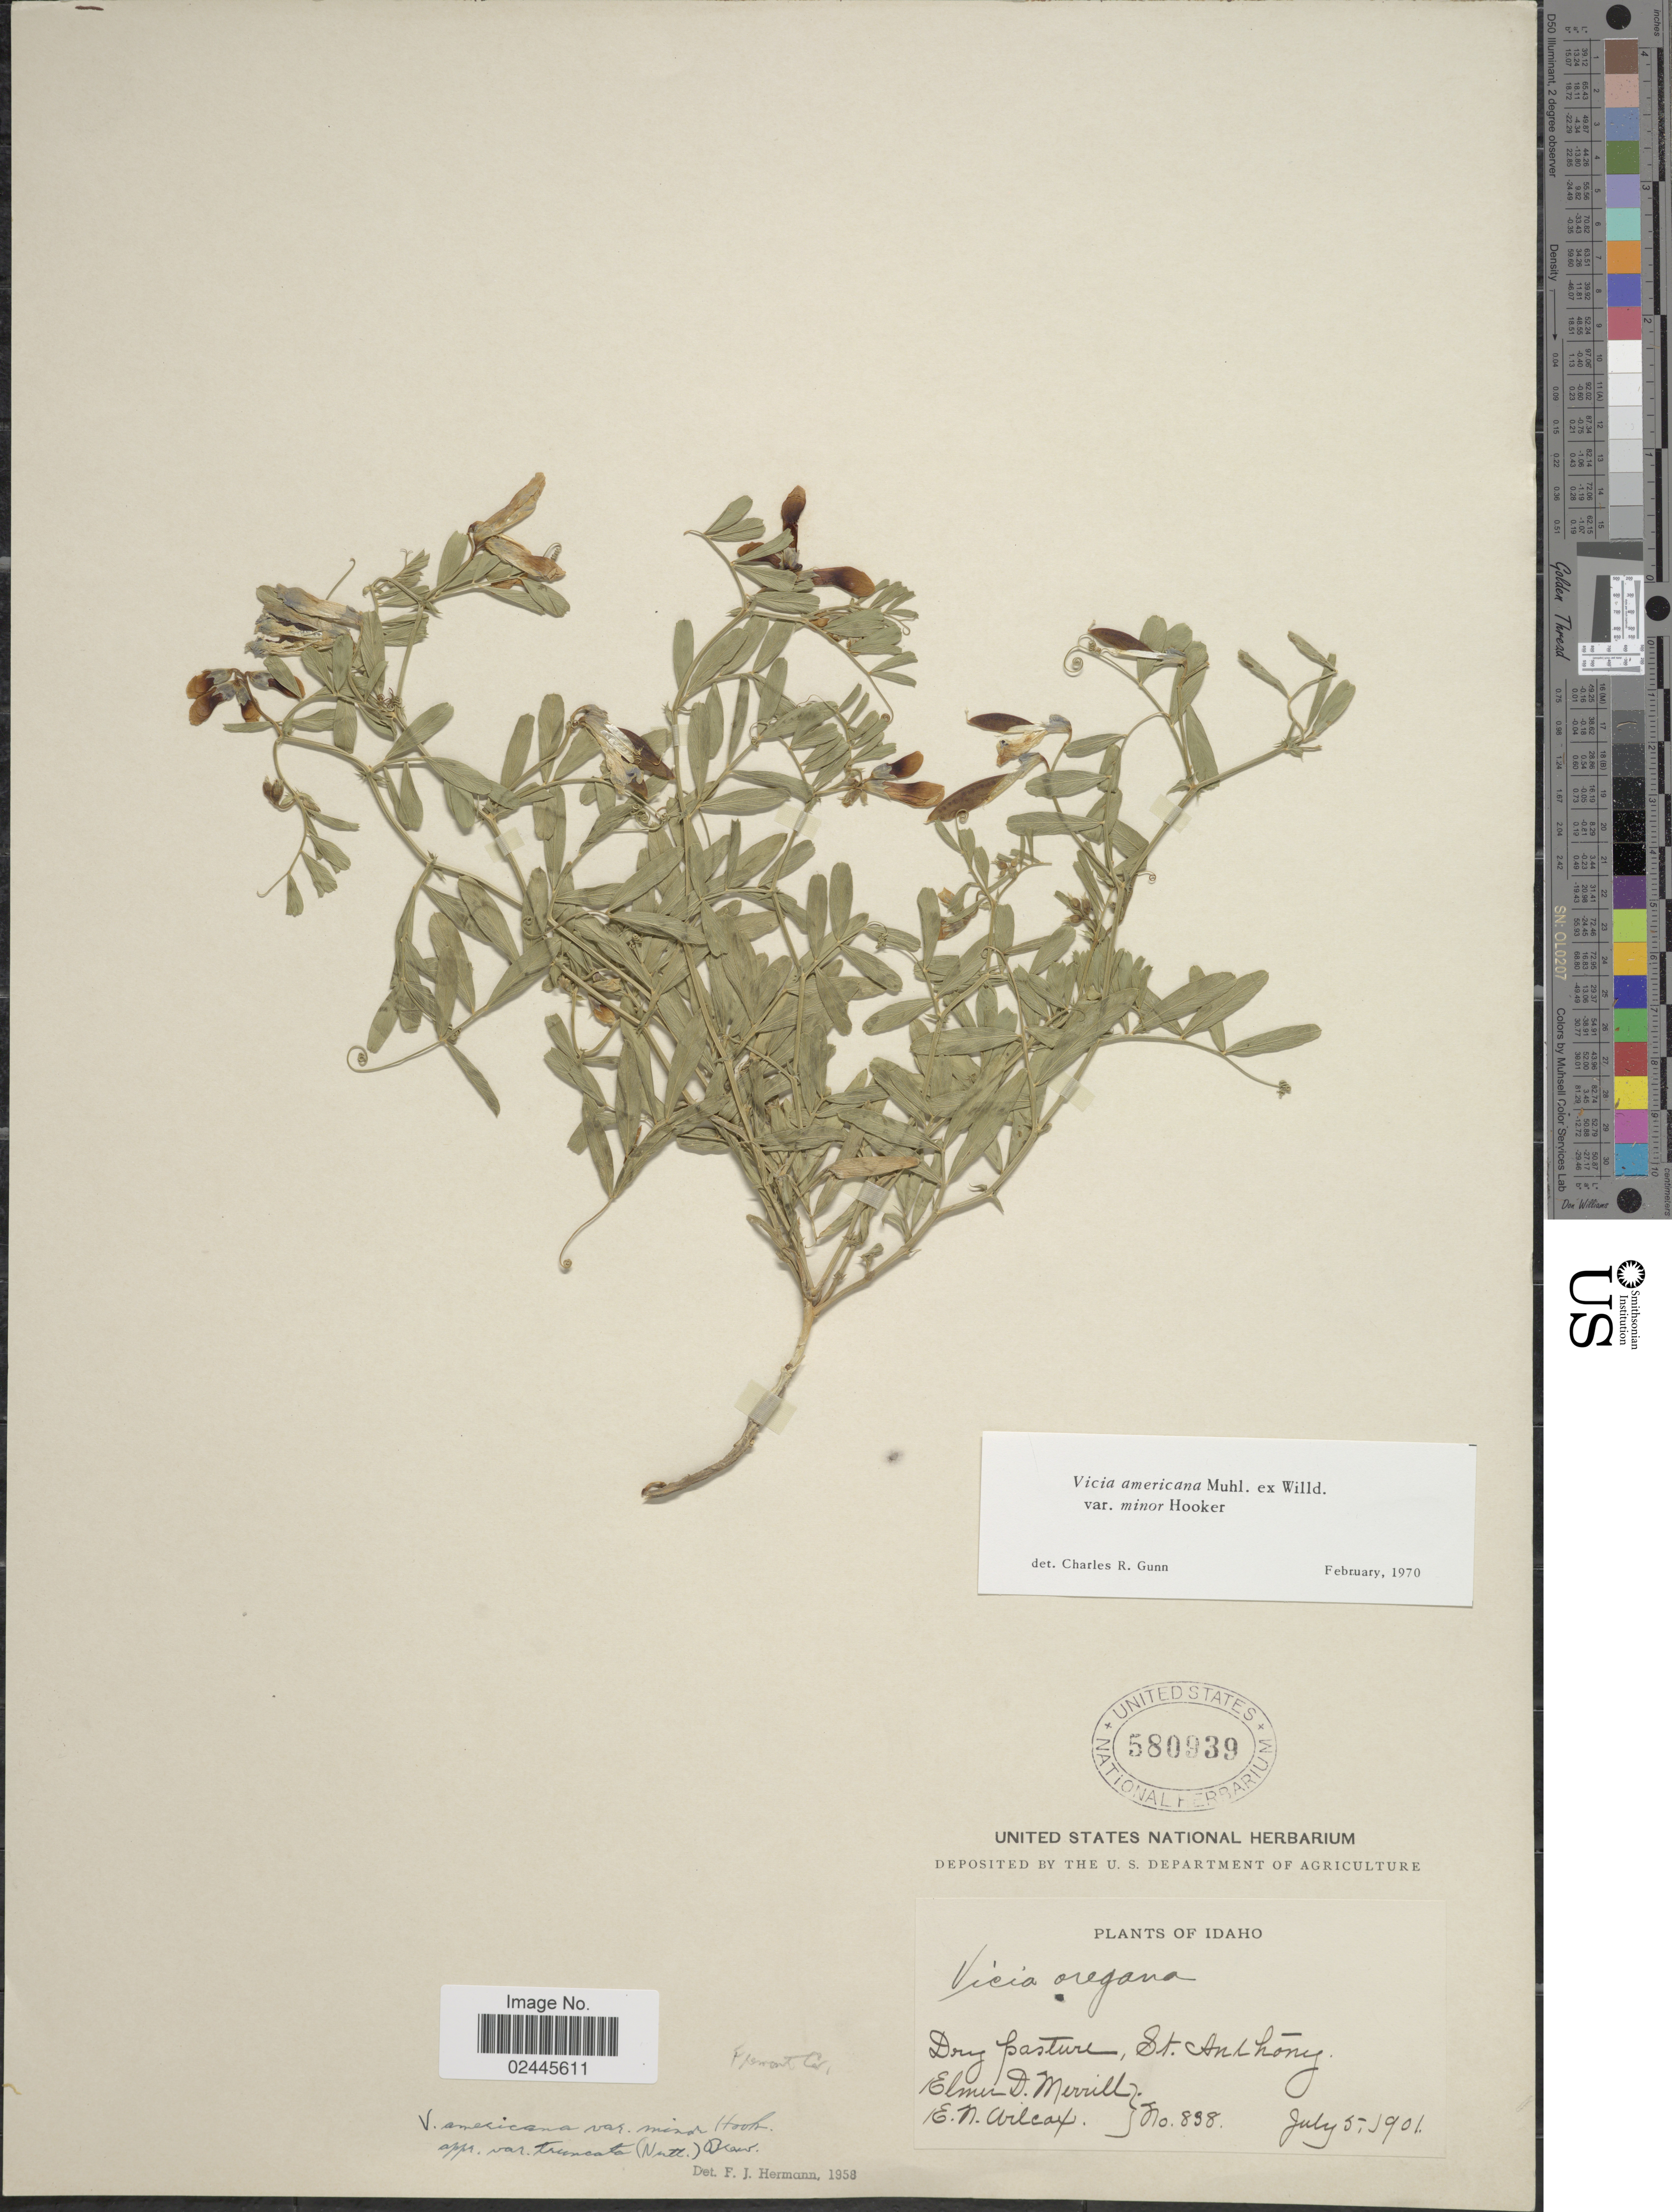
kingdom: Plantae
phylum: Tracheophyta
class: Magnoliopsida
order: Fabales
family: Fabaceae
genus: Vicia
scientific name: Vicia americana var. minor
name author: Hook.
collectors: E. D. Merrill & E. Wilcox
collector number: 838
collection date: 1901-07-05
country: United States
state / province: Idaho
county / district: Fremont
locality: Dry pasture, St. Anthony.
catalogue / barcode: US 580939